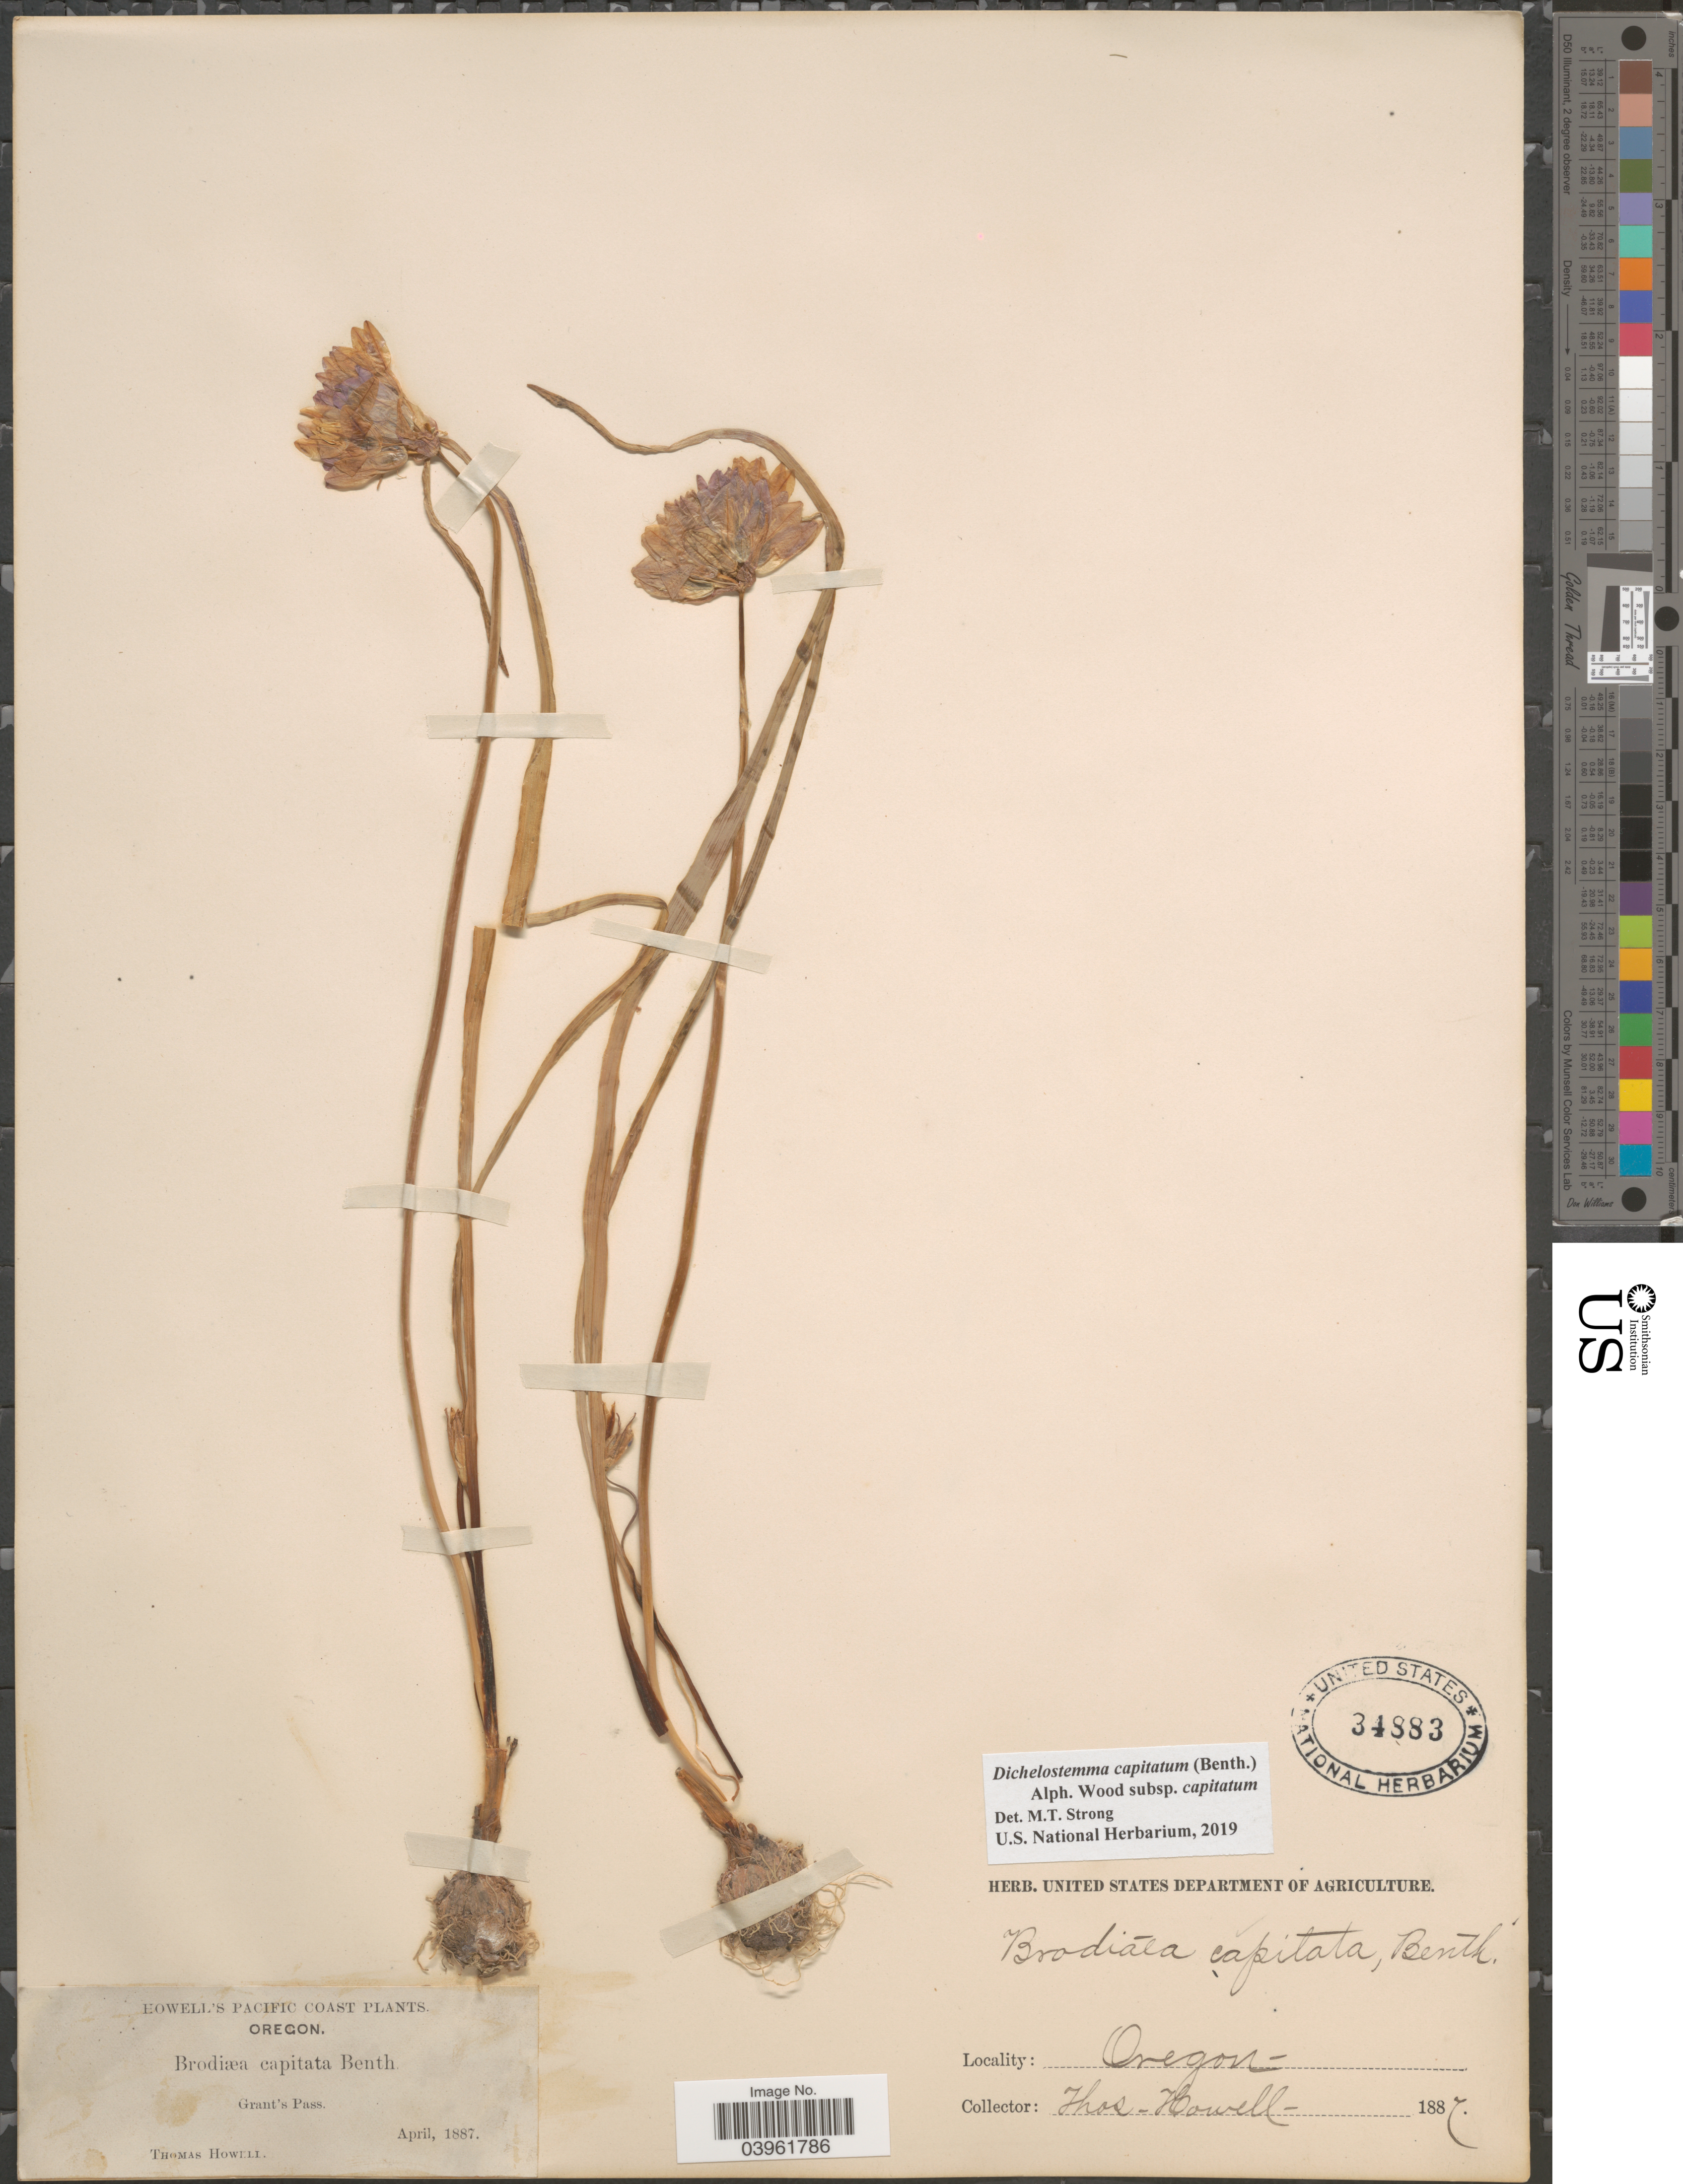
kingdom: Plantae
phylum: Tracheophyta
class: Liliopsida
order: Asparagales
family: Asparagaceae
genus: Dichelostemma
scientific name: Dichelostemma capitatum subsp. capitatum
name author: (Benth.) Alph. Wood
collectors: T. Howell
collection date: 1887-04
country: United States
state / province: Oregon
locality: Pacific Coast. Grant's Pass.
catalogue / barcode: US 34883